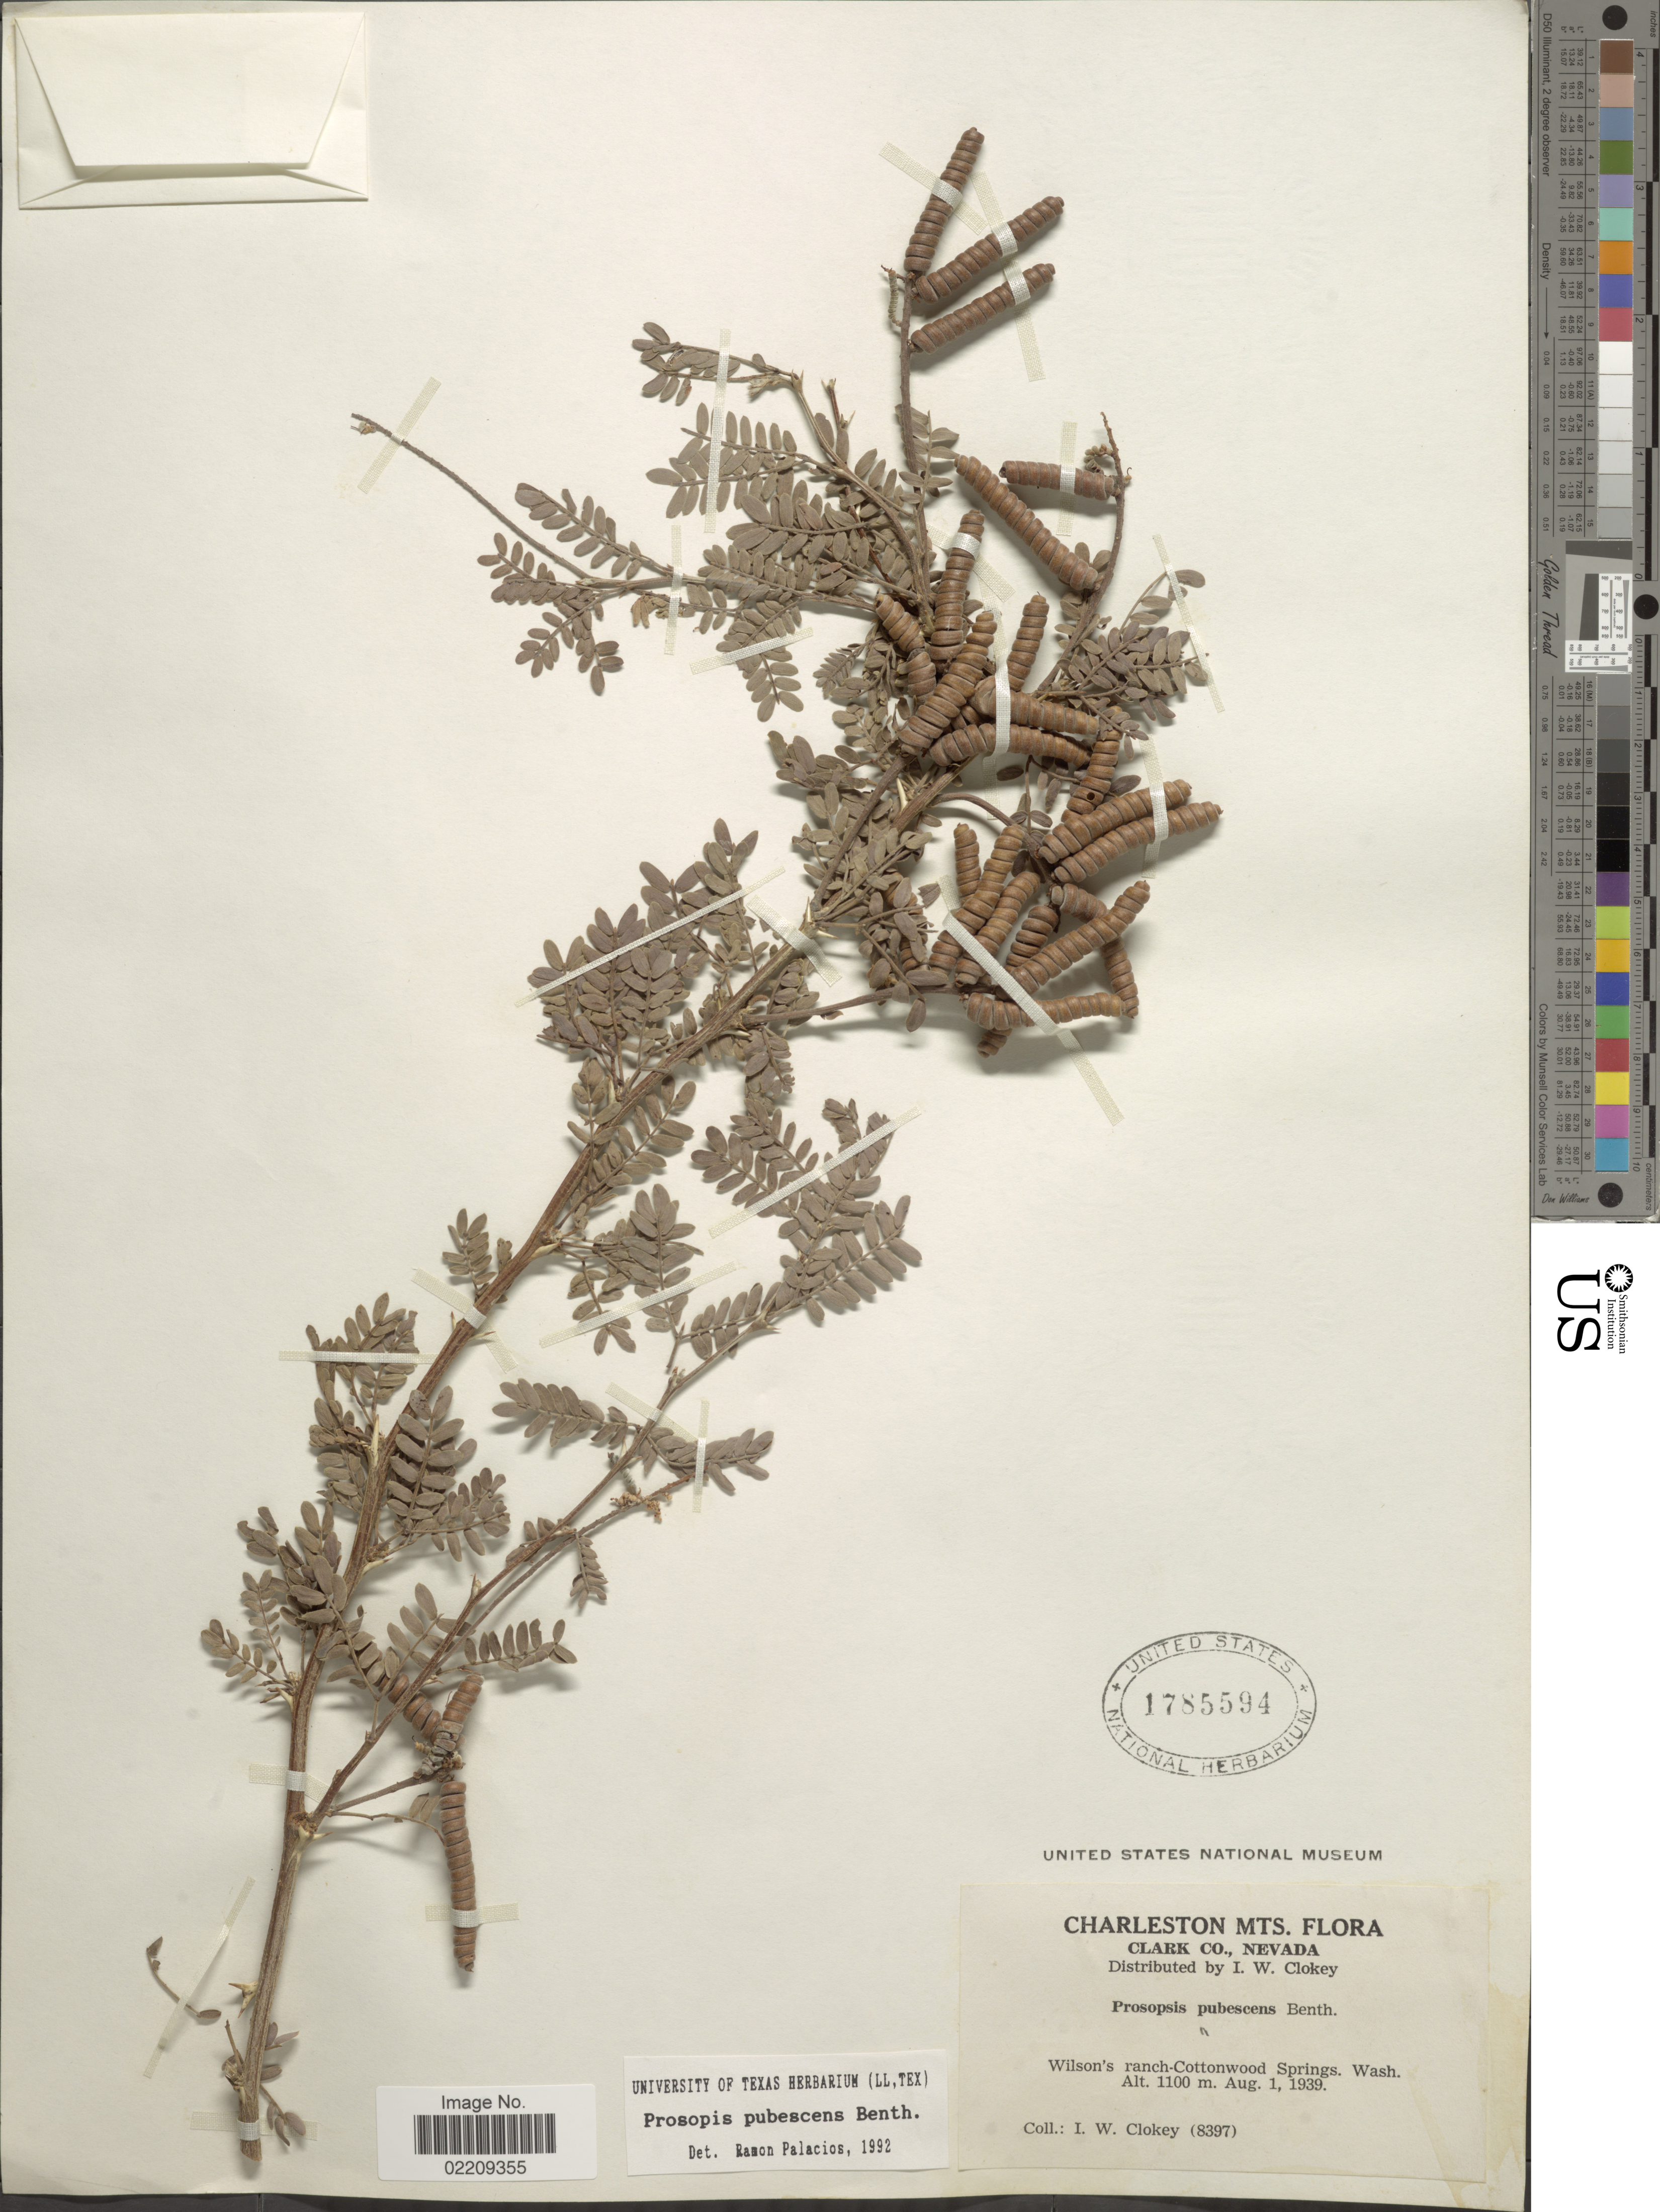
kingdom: Plantae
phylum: Tracheophyta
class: Magnoliopsida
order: Fabales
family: Fabaceae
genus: Strombocarpa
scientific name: Strombocarpa pubescens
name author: (Benth.) A. Gray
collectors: I. W. Clokey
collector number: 8397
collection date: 1939-08-01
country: United States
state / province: Washington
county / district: Clark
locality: Charletson Mts. Flora, Clark Co., Nevada [unsure placement], Wilson's ranch-Cottonwood Springs, Wash.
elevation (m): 1100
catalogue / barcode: US 1785594